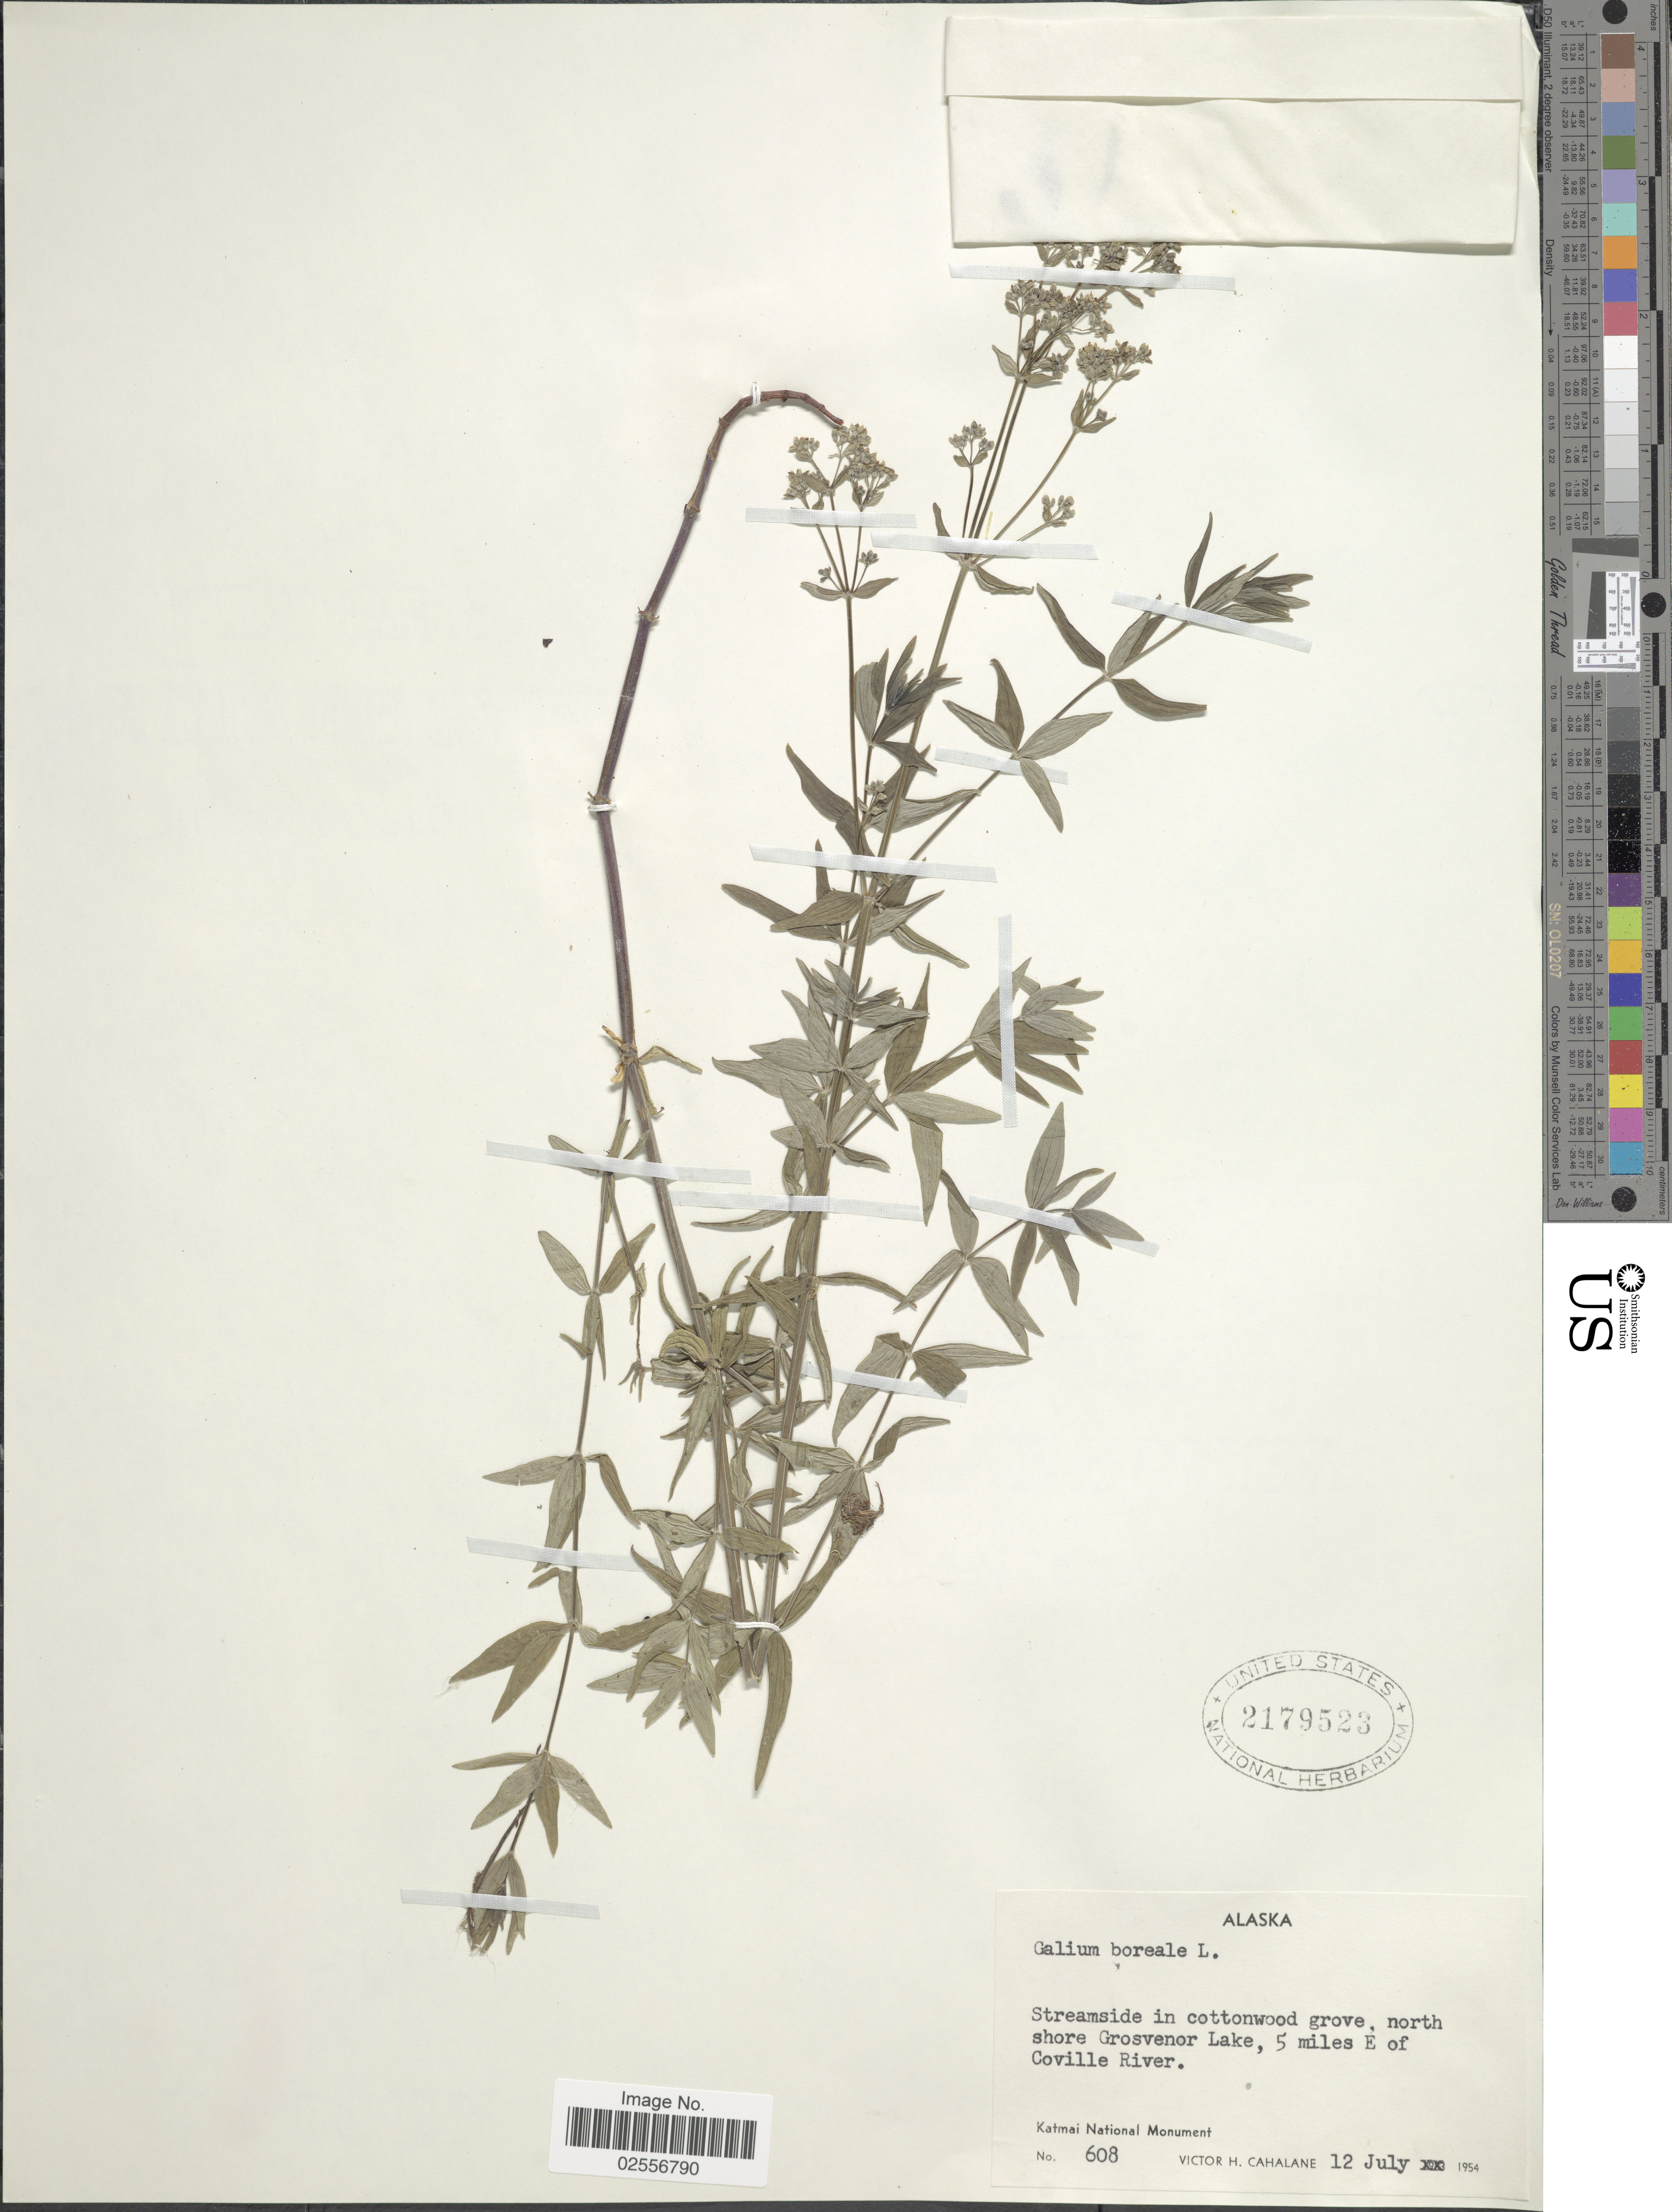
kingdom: Plantae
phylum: Tracheophyta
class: Magnoliopsida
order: Gentianales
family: Rubiaceae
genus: Galium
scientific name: Galium boreale L.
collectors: V. Cahalane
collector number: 608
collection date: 1954-07-12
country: United States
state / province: Alaska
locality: Streamside in cottonwood grove, north shore Grosvenor Lake, 5 miles E of Coville River. Katmai National Monument.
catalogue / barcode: US 2179523